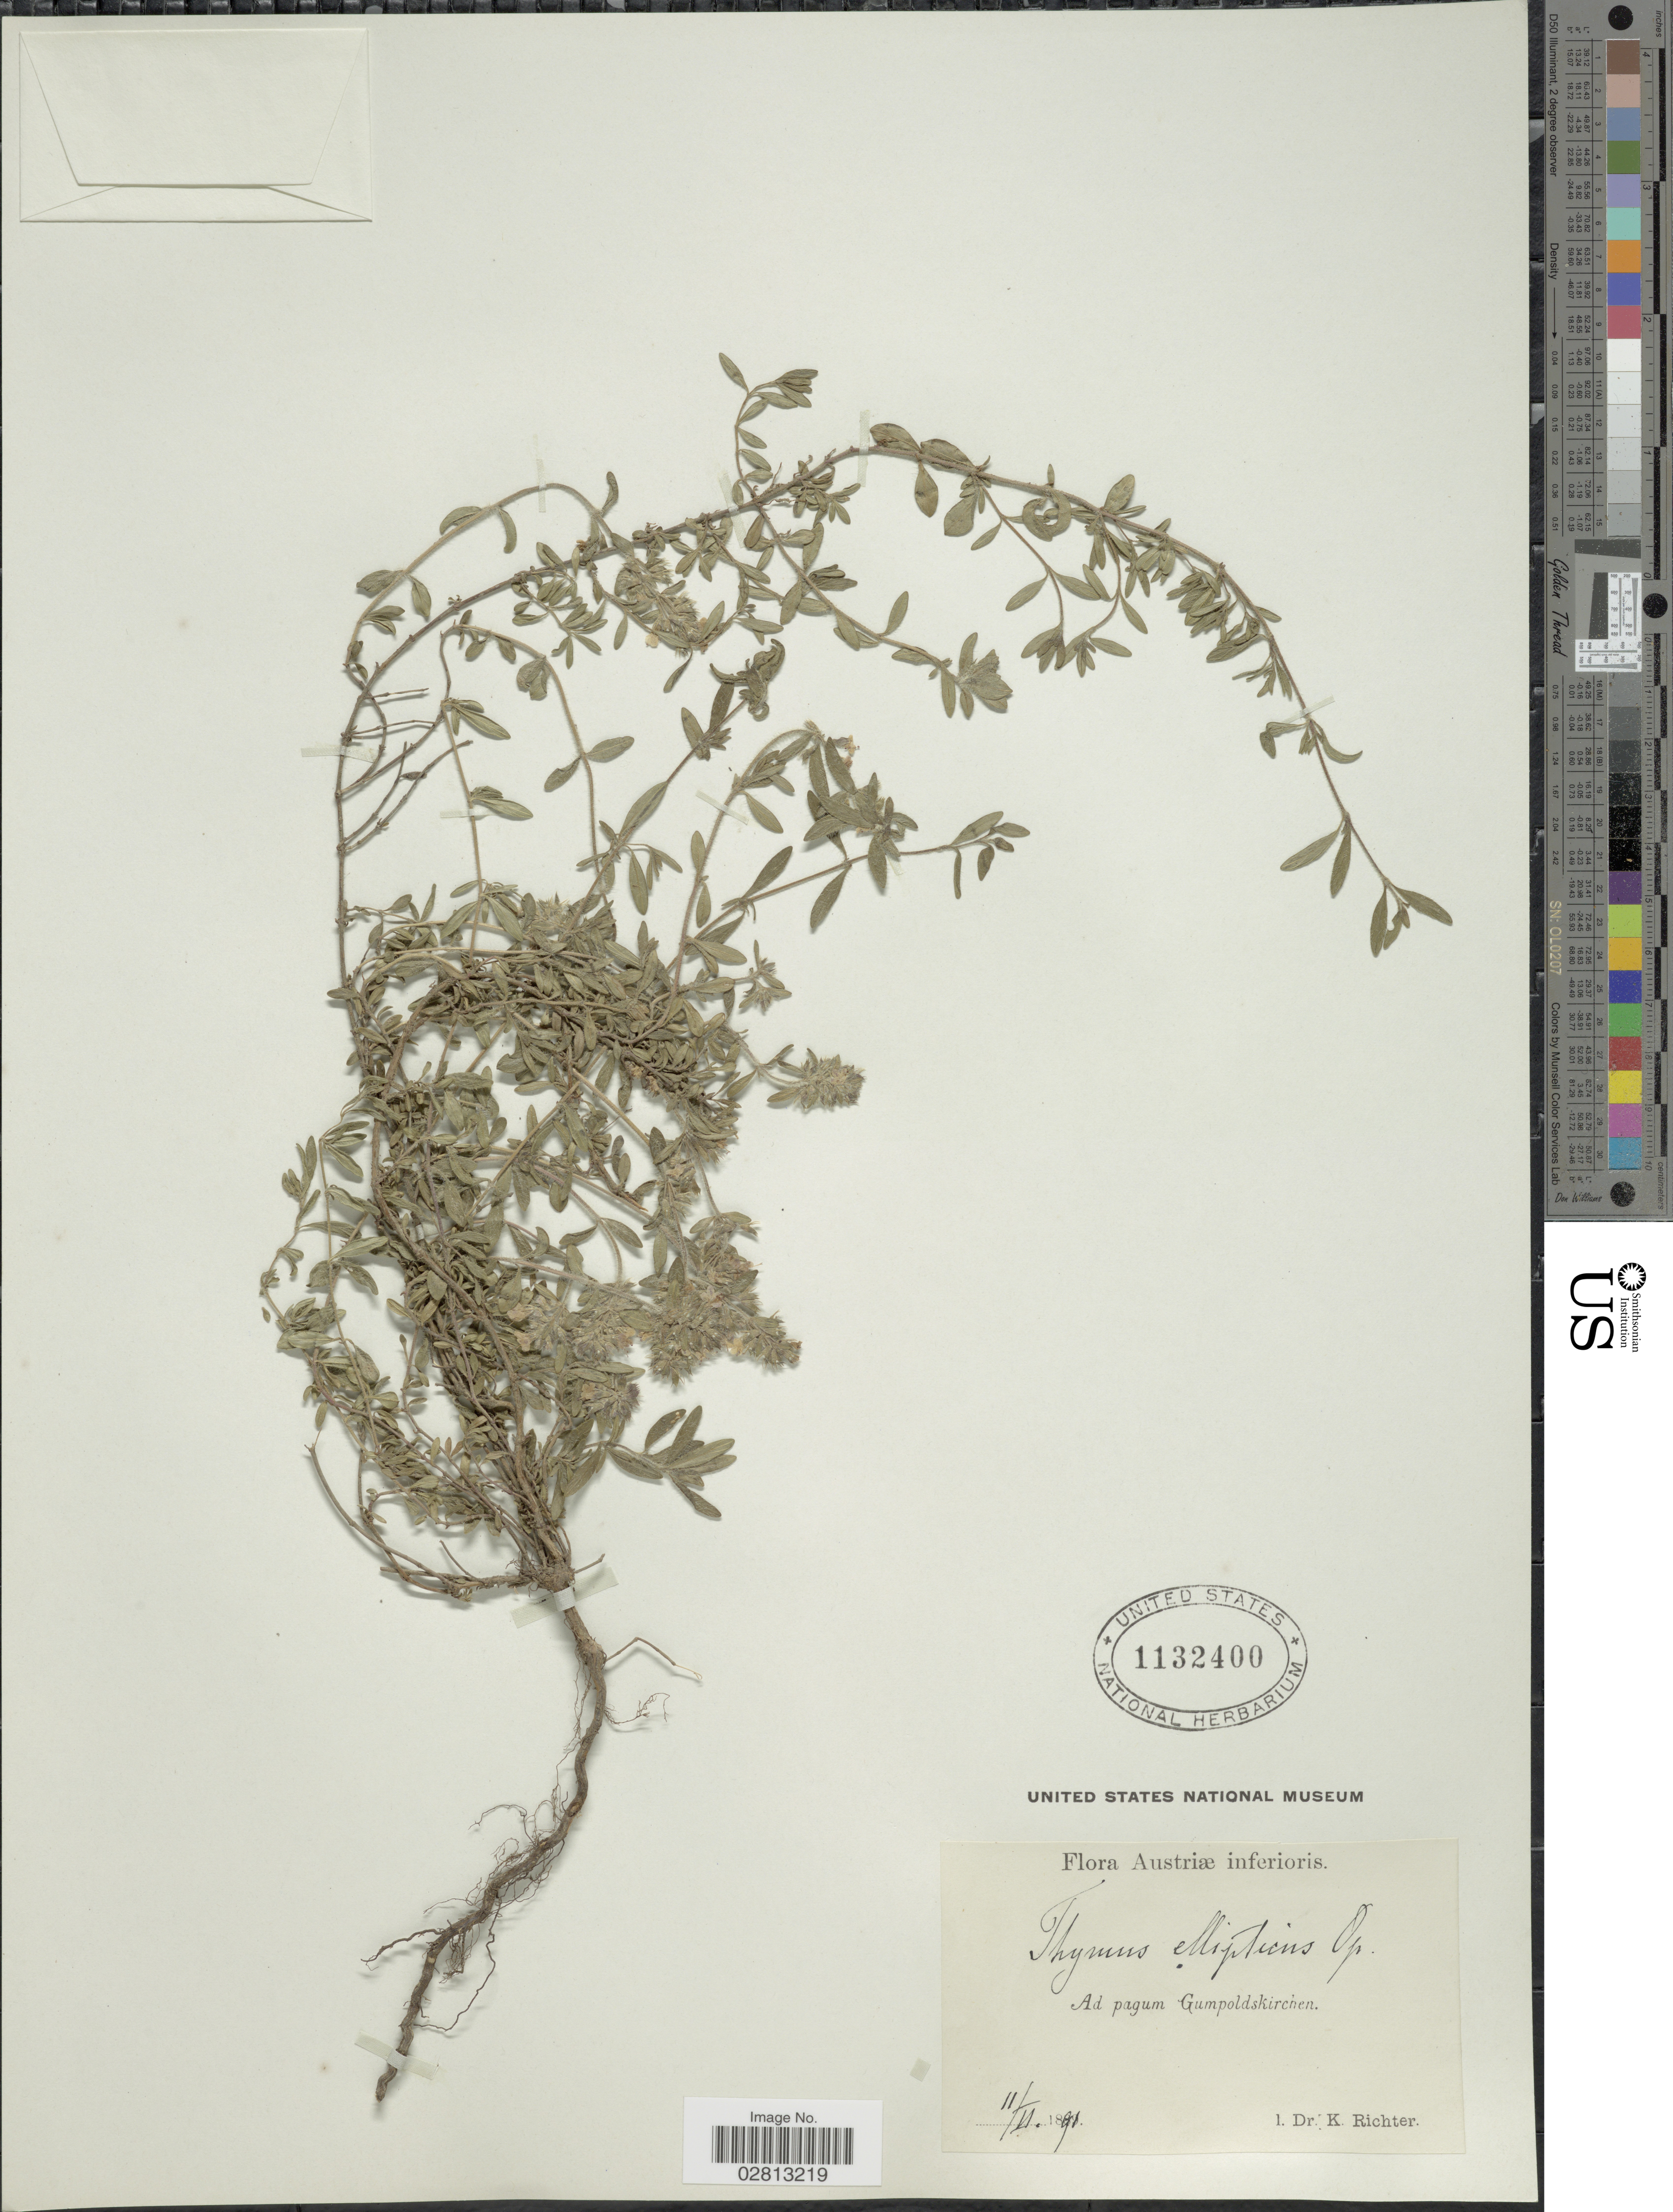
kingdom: Plantae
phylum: Tracheophyta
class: Magnoliopsida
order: Lamiales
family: Lamiaceae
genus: Thymus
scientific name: Thymus ellipticus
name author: Opiz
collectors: K. Richter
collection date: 1891-02-11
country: Austria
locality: Austriæ inferioris. Ad pagum Gumpoldskirchen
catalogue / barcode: US 1132400